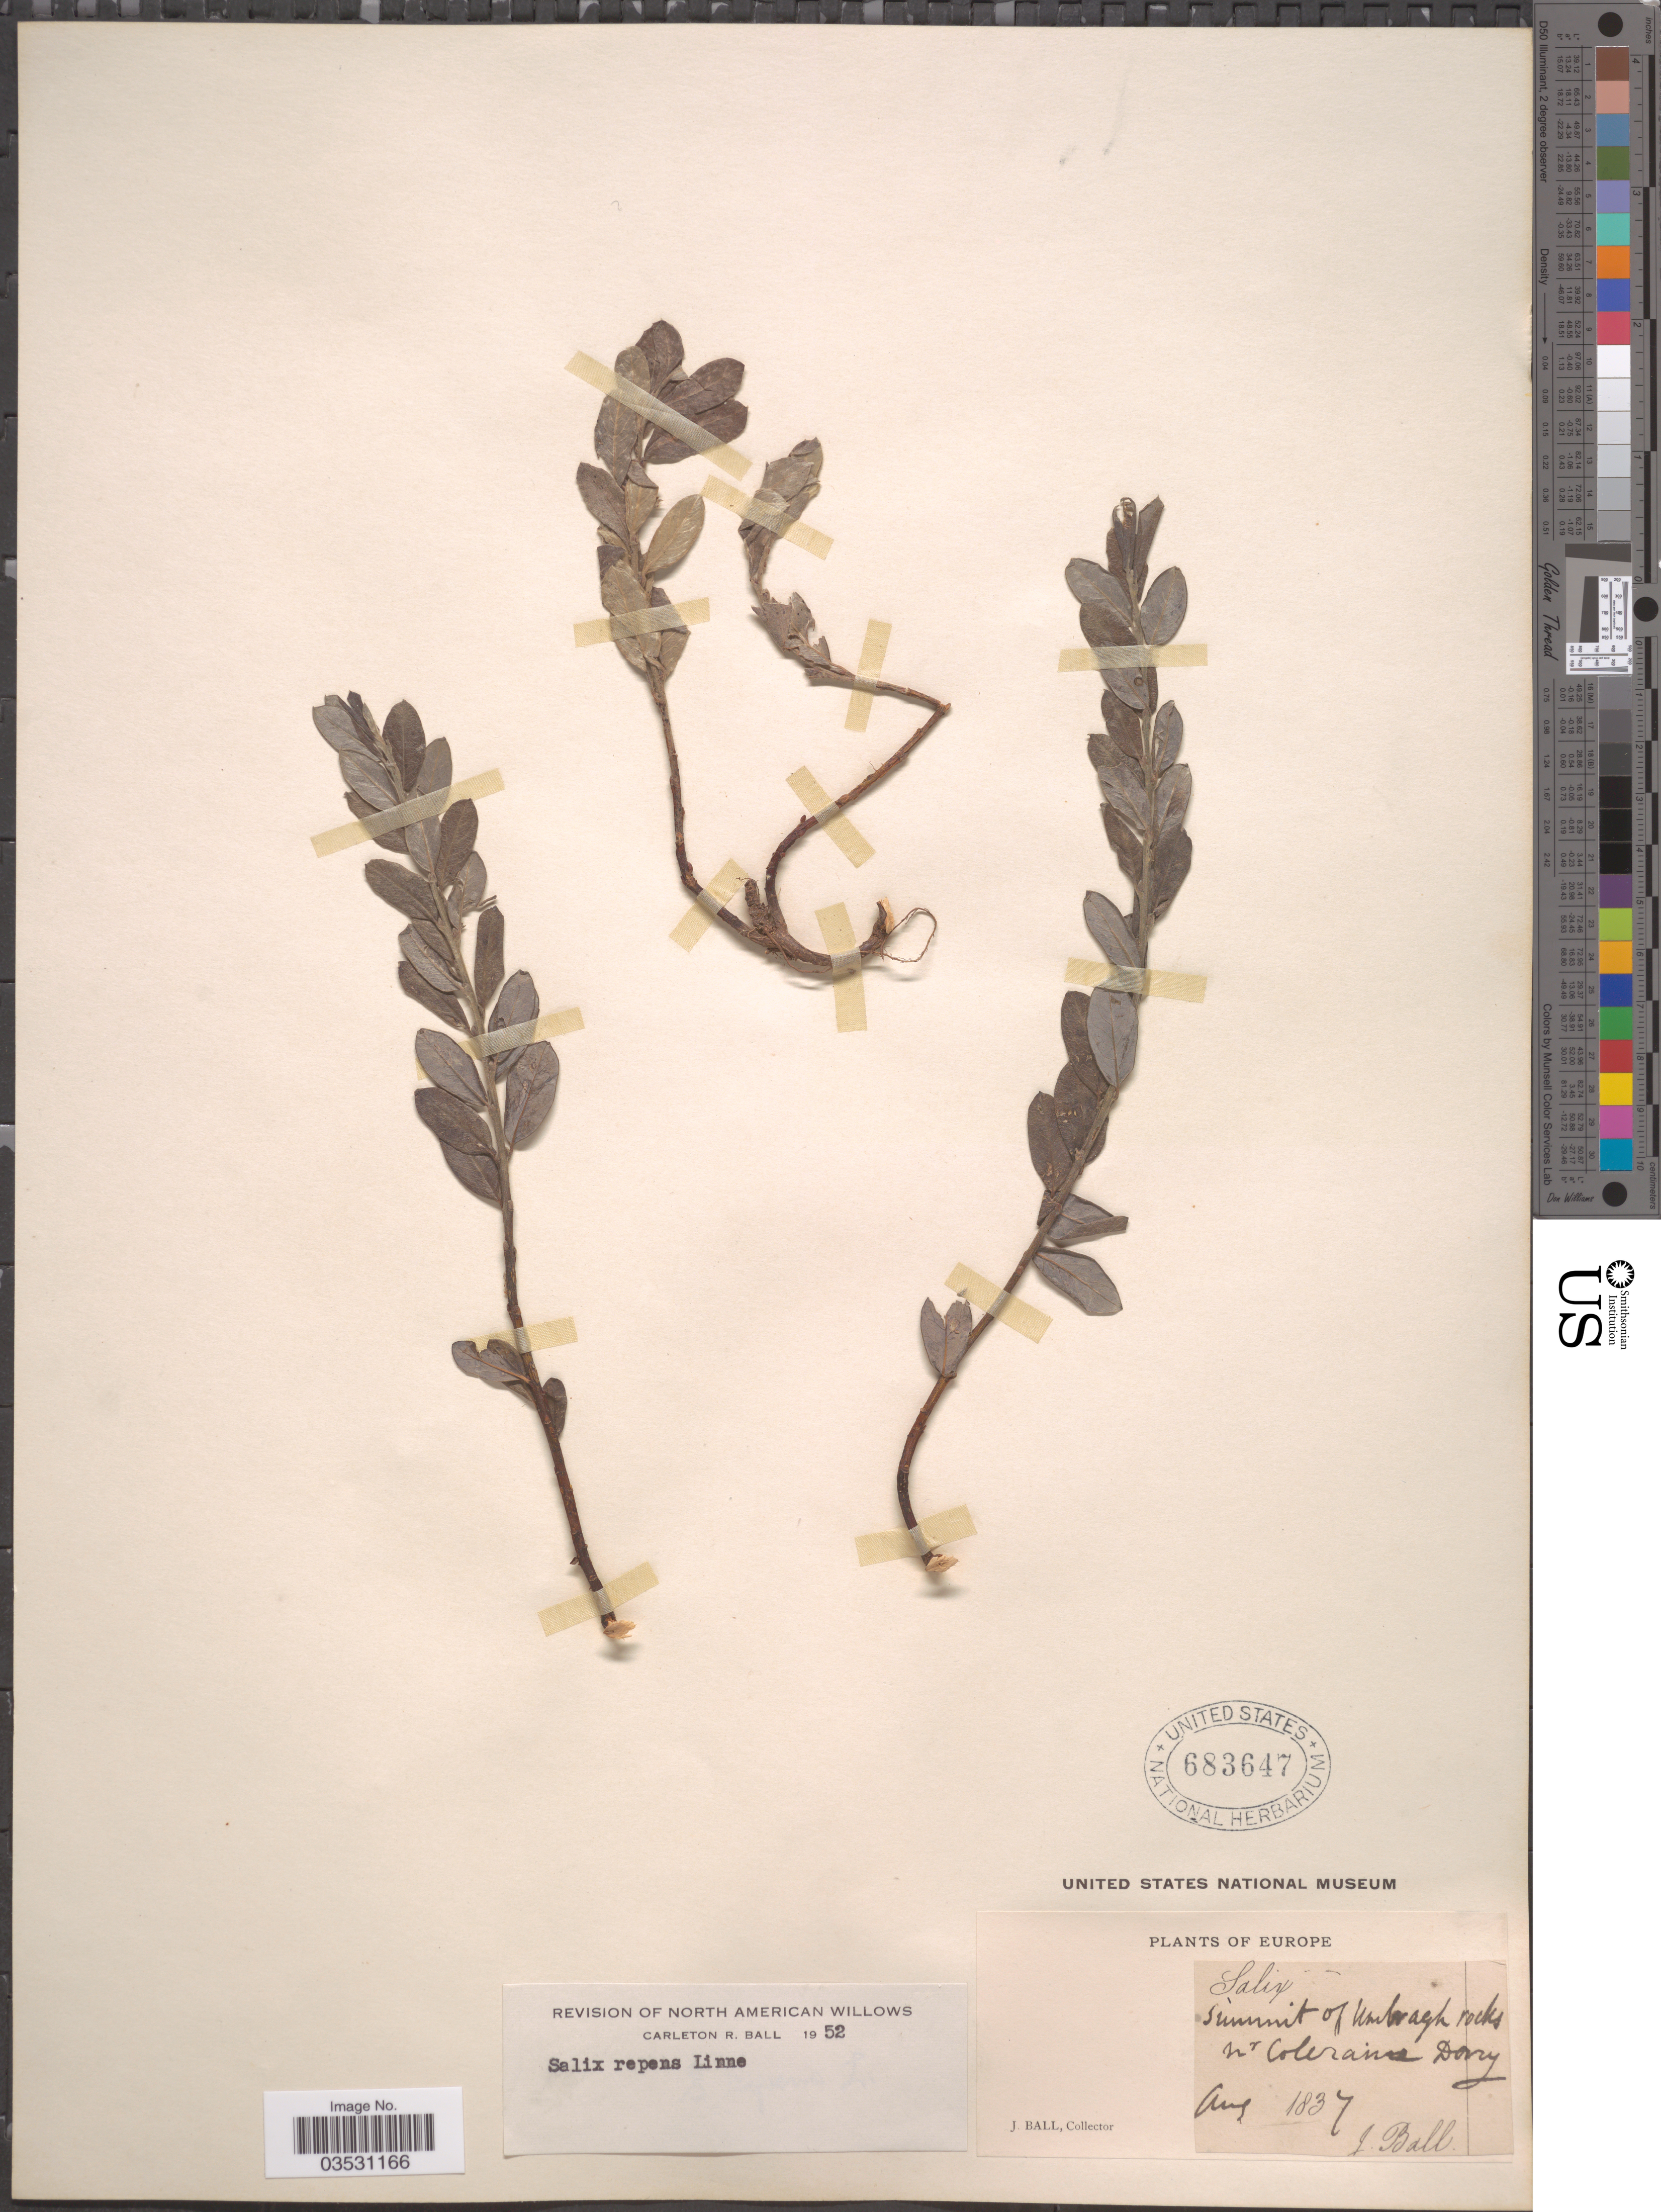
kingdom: Plantae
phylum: Tracheophyta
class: Magnoliopsida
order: Malpighiales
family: Salicaceae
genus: Salix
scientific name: Salix repens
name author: L.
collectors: J. Ball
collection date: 1837-08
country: United Kingdom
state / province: Northern Ireland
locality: Europe. Summit of Umbragh rocks nr Coleraine Derry.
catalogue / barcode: US 683647